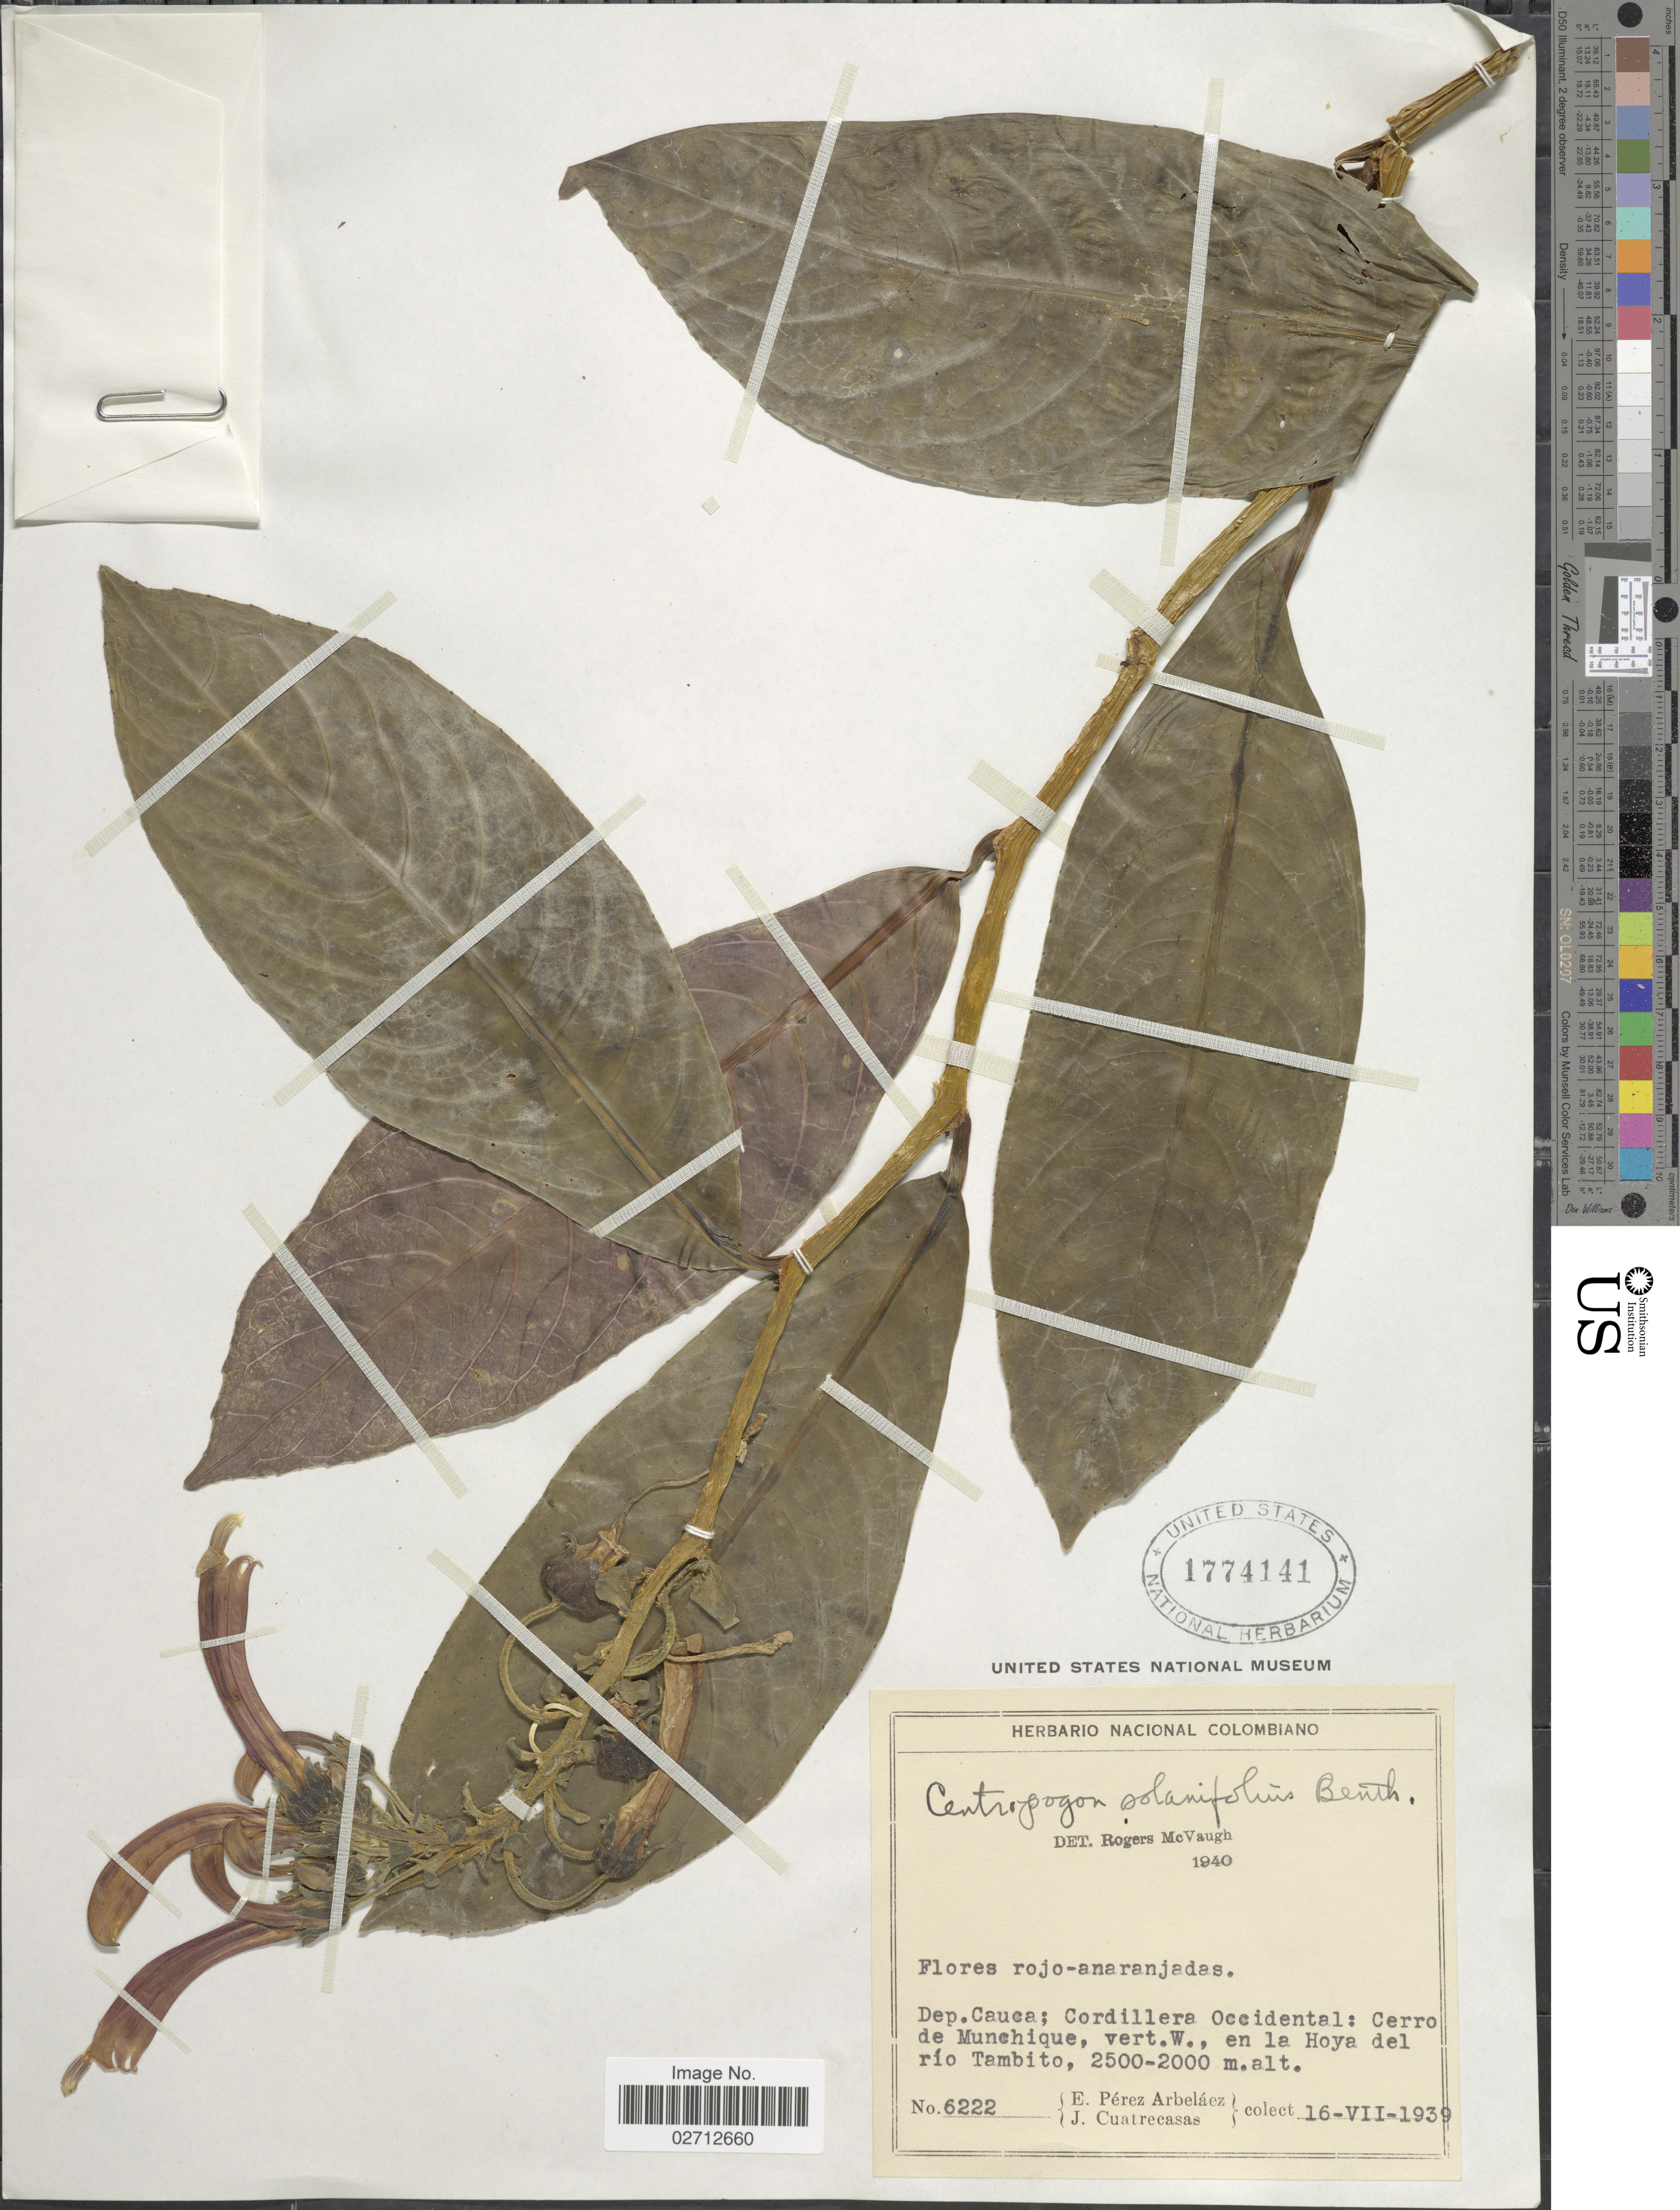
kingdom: Plantae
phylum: Tracheophyta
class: Magnoliopsida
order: Asterales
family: Campanulaceae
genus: Centropogon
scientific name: Centropogon solanifolius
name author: Benth.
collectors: E. Pérez Arbeláez & J. Cuatrecasas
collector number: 6222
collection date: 1939-07-16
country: Colombia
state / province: Cauca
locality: Dep. Cauca; Cordillera Occidental: cerro de Munchique, vert. W., en la Hoya del río Tambito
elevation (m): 2000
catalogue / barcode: US 1774141